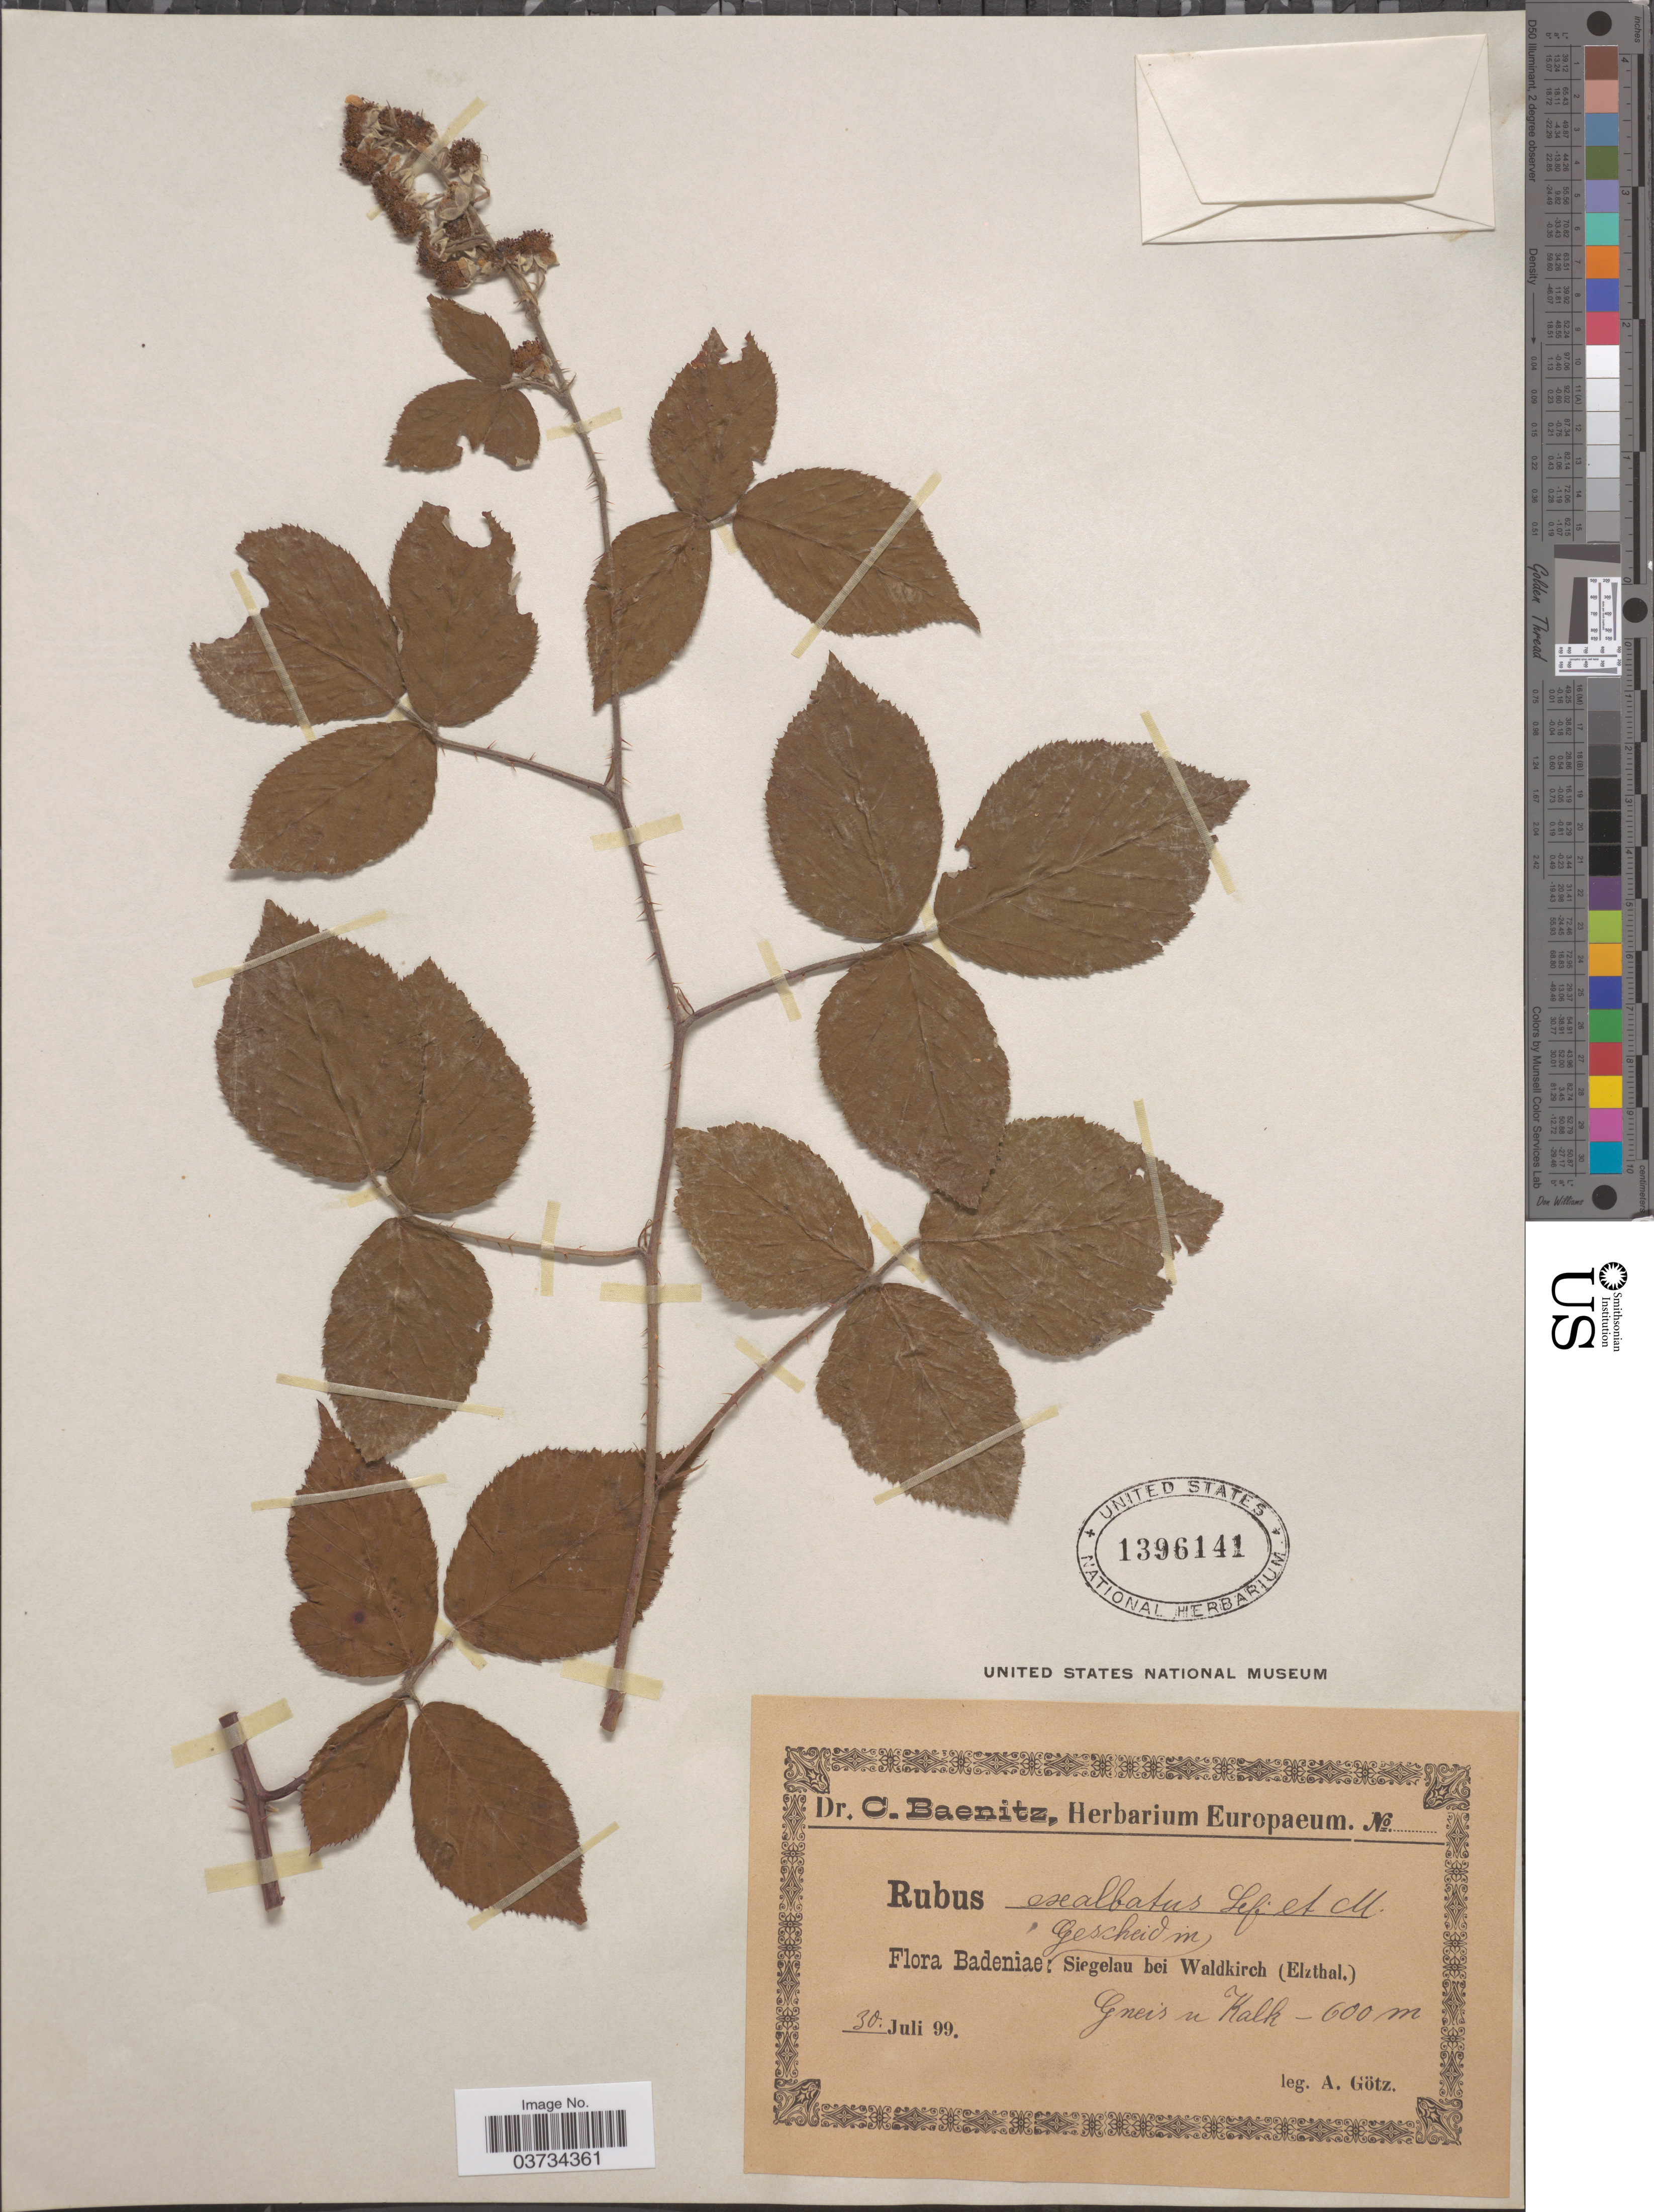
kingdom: Plantae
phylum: Tracheophyta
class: Magnoliopsida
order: Rosales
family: Rosaceae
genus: Rubus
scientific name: Rubus exalbatus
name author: Lefèvre & P.J. Müll.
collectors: A. Götz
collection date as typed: Transcribed d/m/y: 30/7/99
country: Germany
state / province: Baden-Württemberg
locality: Badeniae: Gescheid in Siegelau bei Waldkirch (Elzthal). Gneis u Kalk.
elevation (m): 600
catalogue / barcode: US 1396141